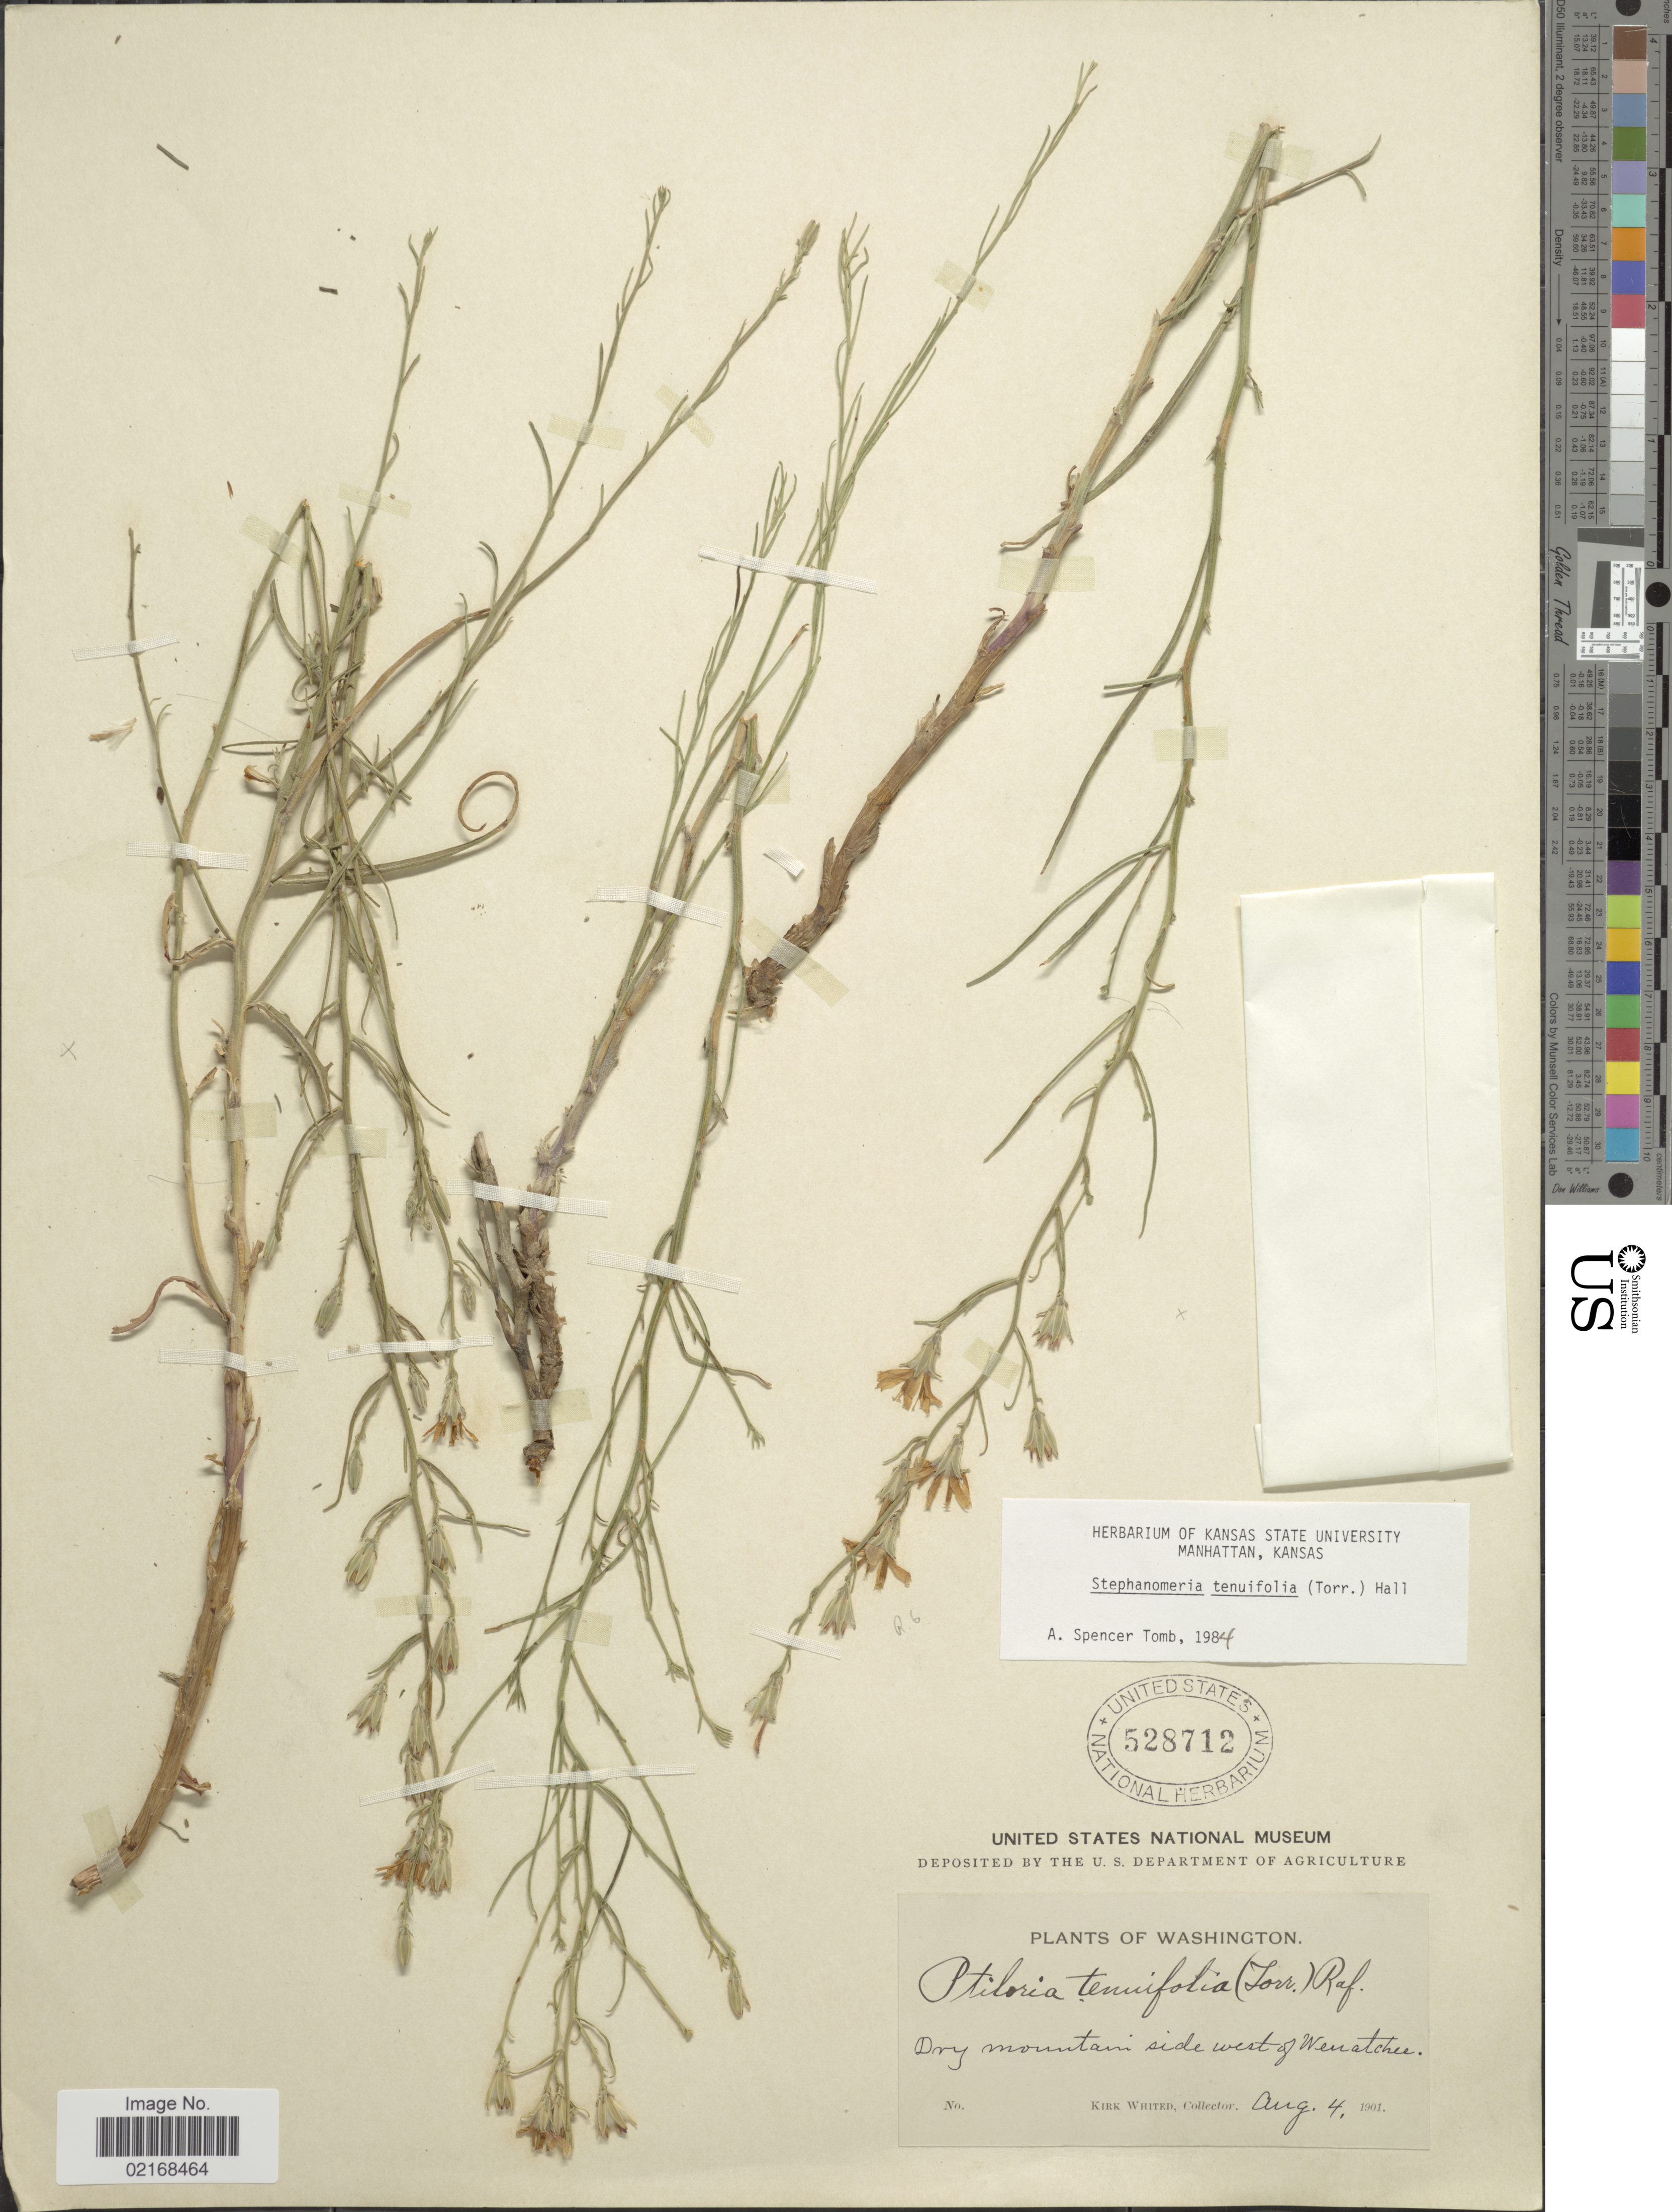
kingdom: Plantae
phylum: Tracheophyta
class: Magnoliopsida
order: Asterales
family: Asteraceae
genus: Stephanomeria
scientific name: Stephanomeria tenuifolia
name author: (Torr.) H.M. Hall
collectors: K. Whited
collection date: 1901-08-04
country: United States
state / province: Washington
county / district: Chelan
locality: Dry mountain side west of Wenatchee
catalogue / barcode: US 528712